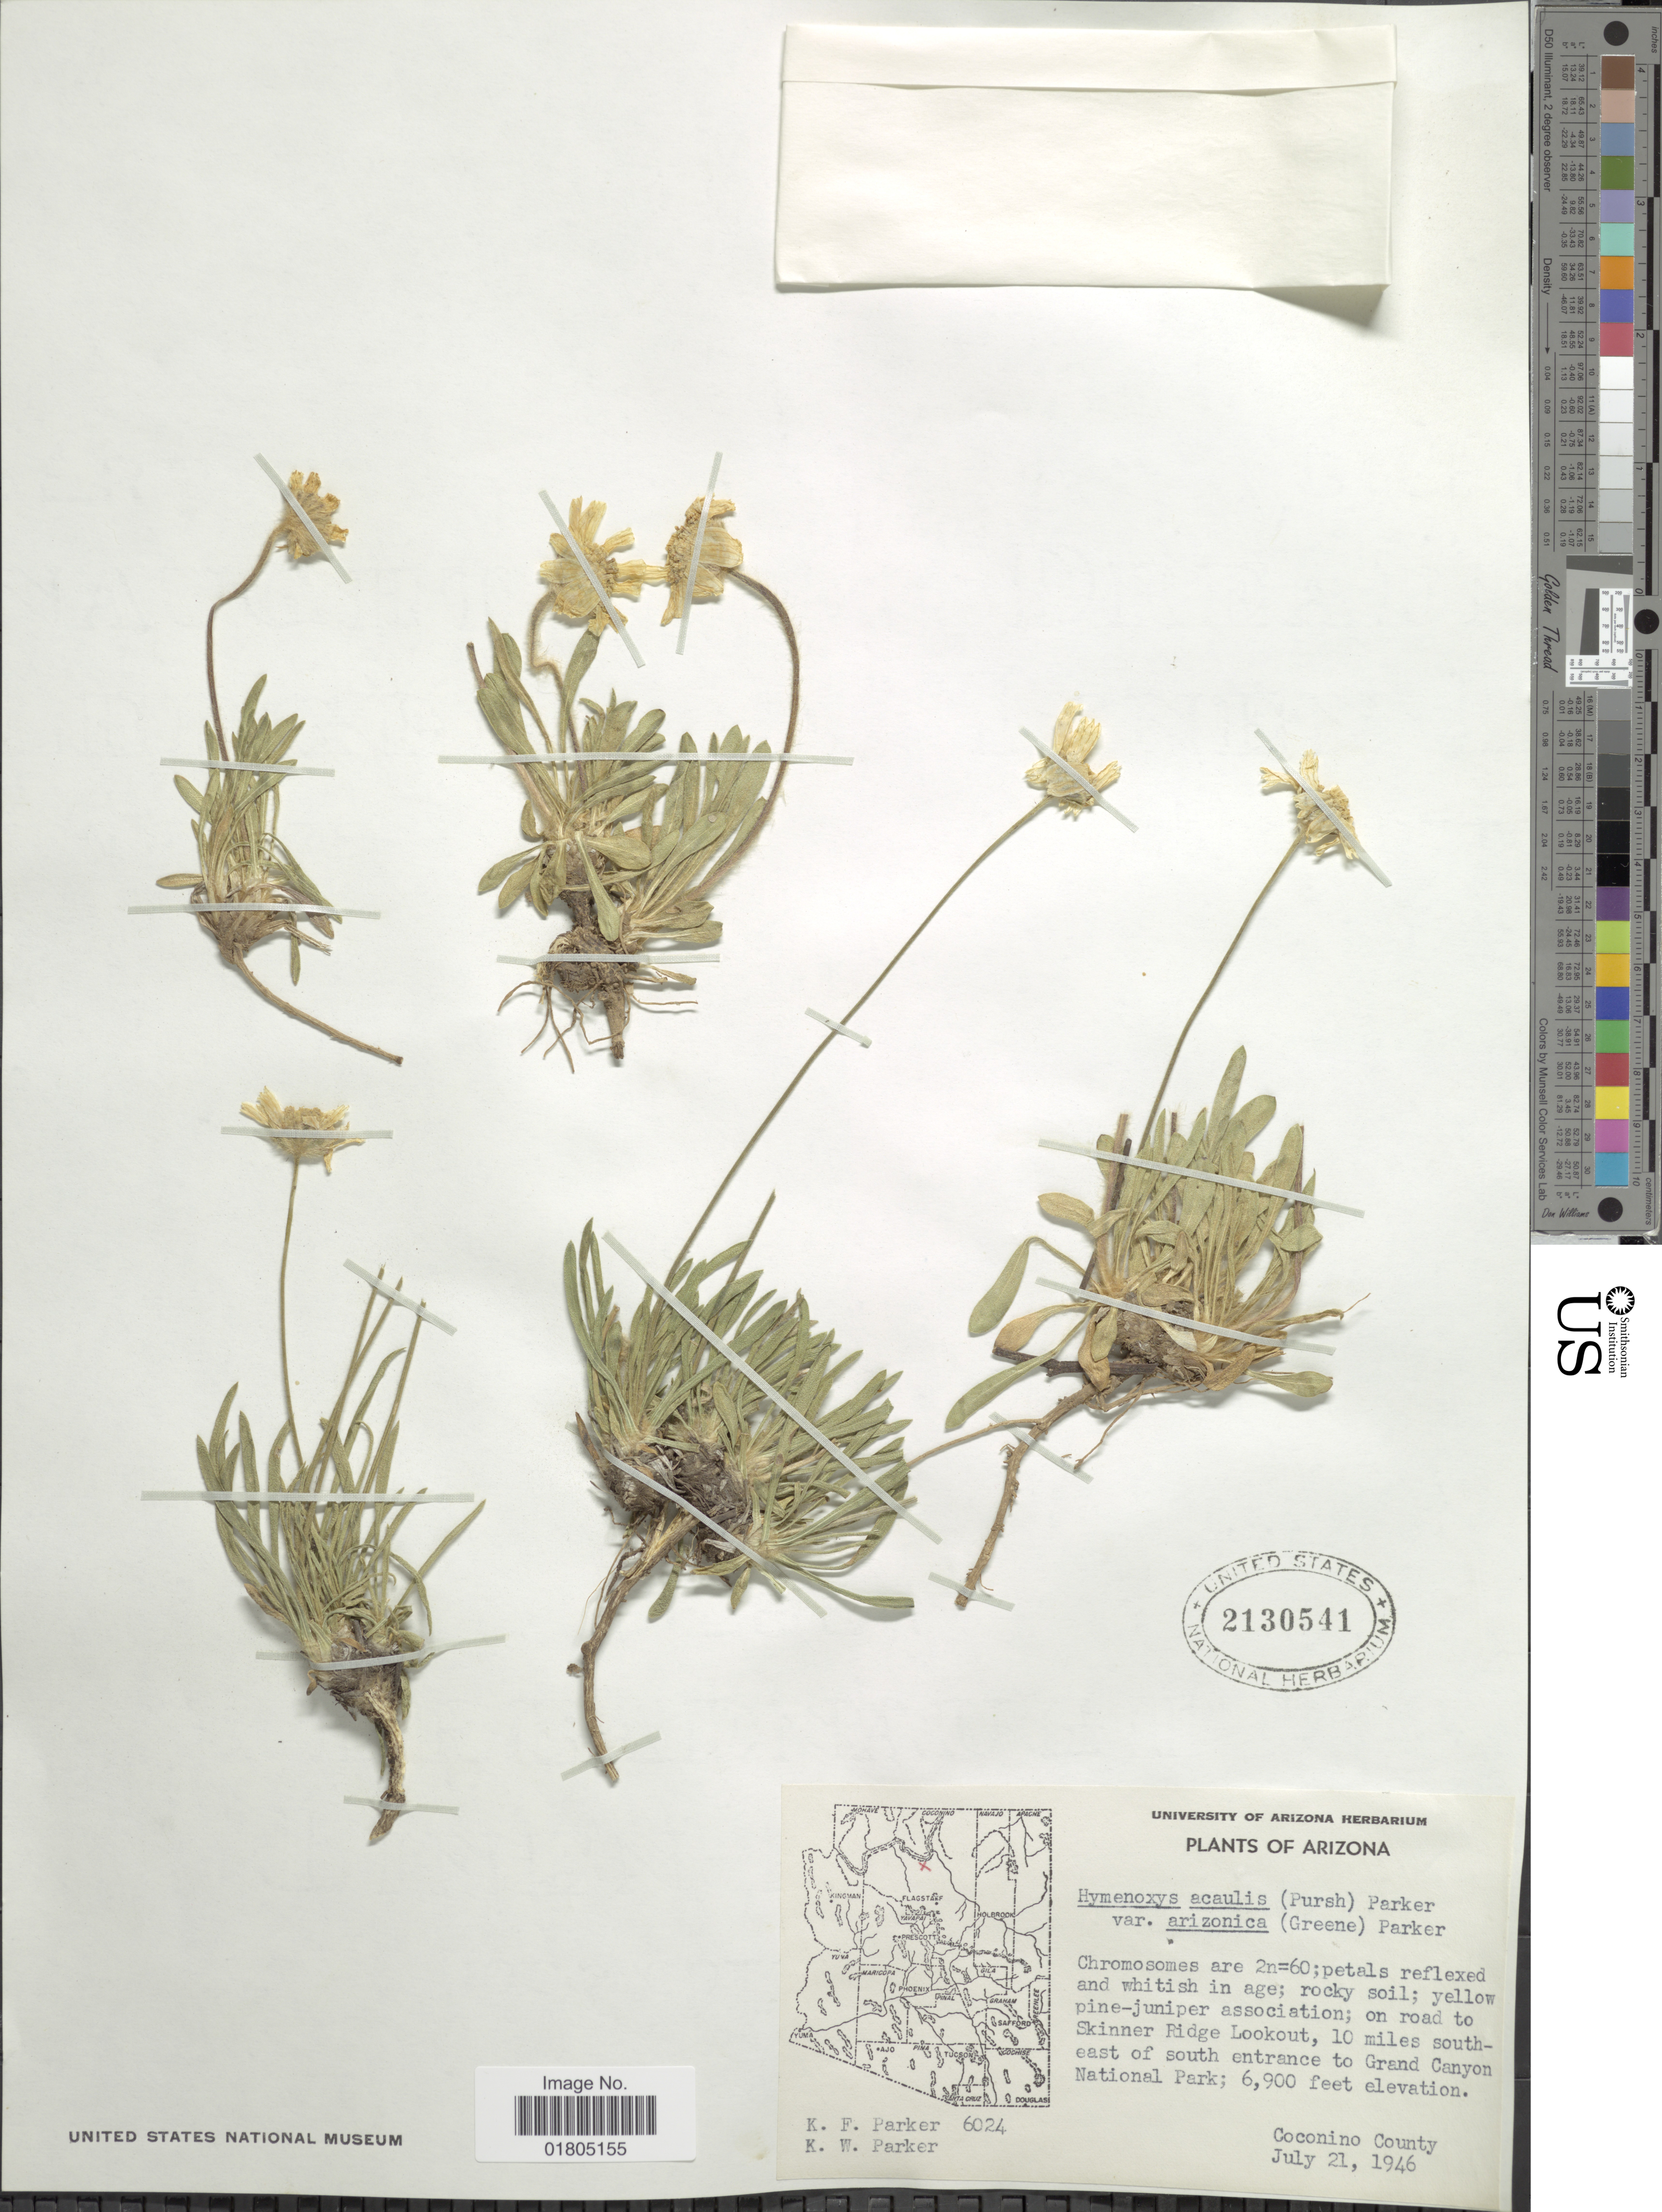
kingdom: Plantae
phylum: Tracheophyta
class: Magnoliopsida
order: Asterales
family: Asteraceae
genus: Actinea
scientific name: Actinea acaulis var. arizonica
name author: (Greene) S.F. Blake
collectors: K. F. Parker & K. Parker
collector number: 6024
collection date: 1946-07-21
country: United States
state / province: Arizona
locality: Skinner Ridge Lookout, 10 miles southeast of south entrance to Grand Canyon National Park, Coconino County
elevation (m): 2103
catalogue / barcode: US 2130542